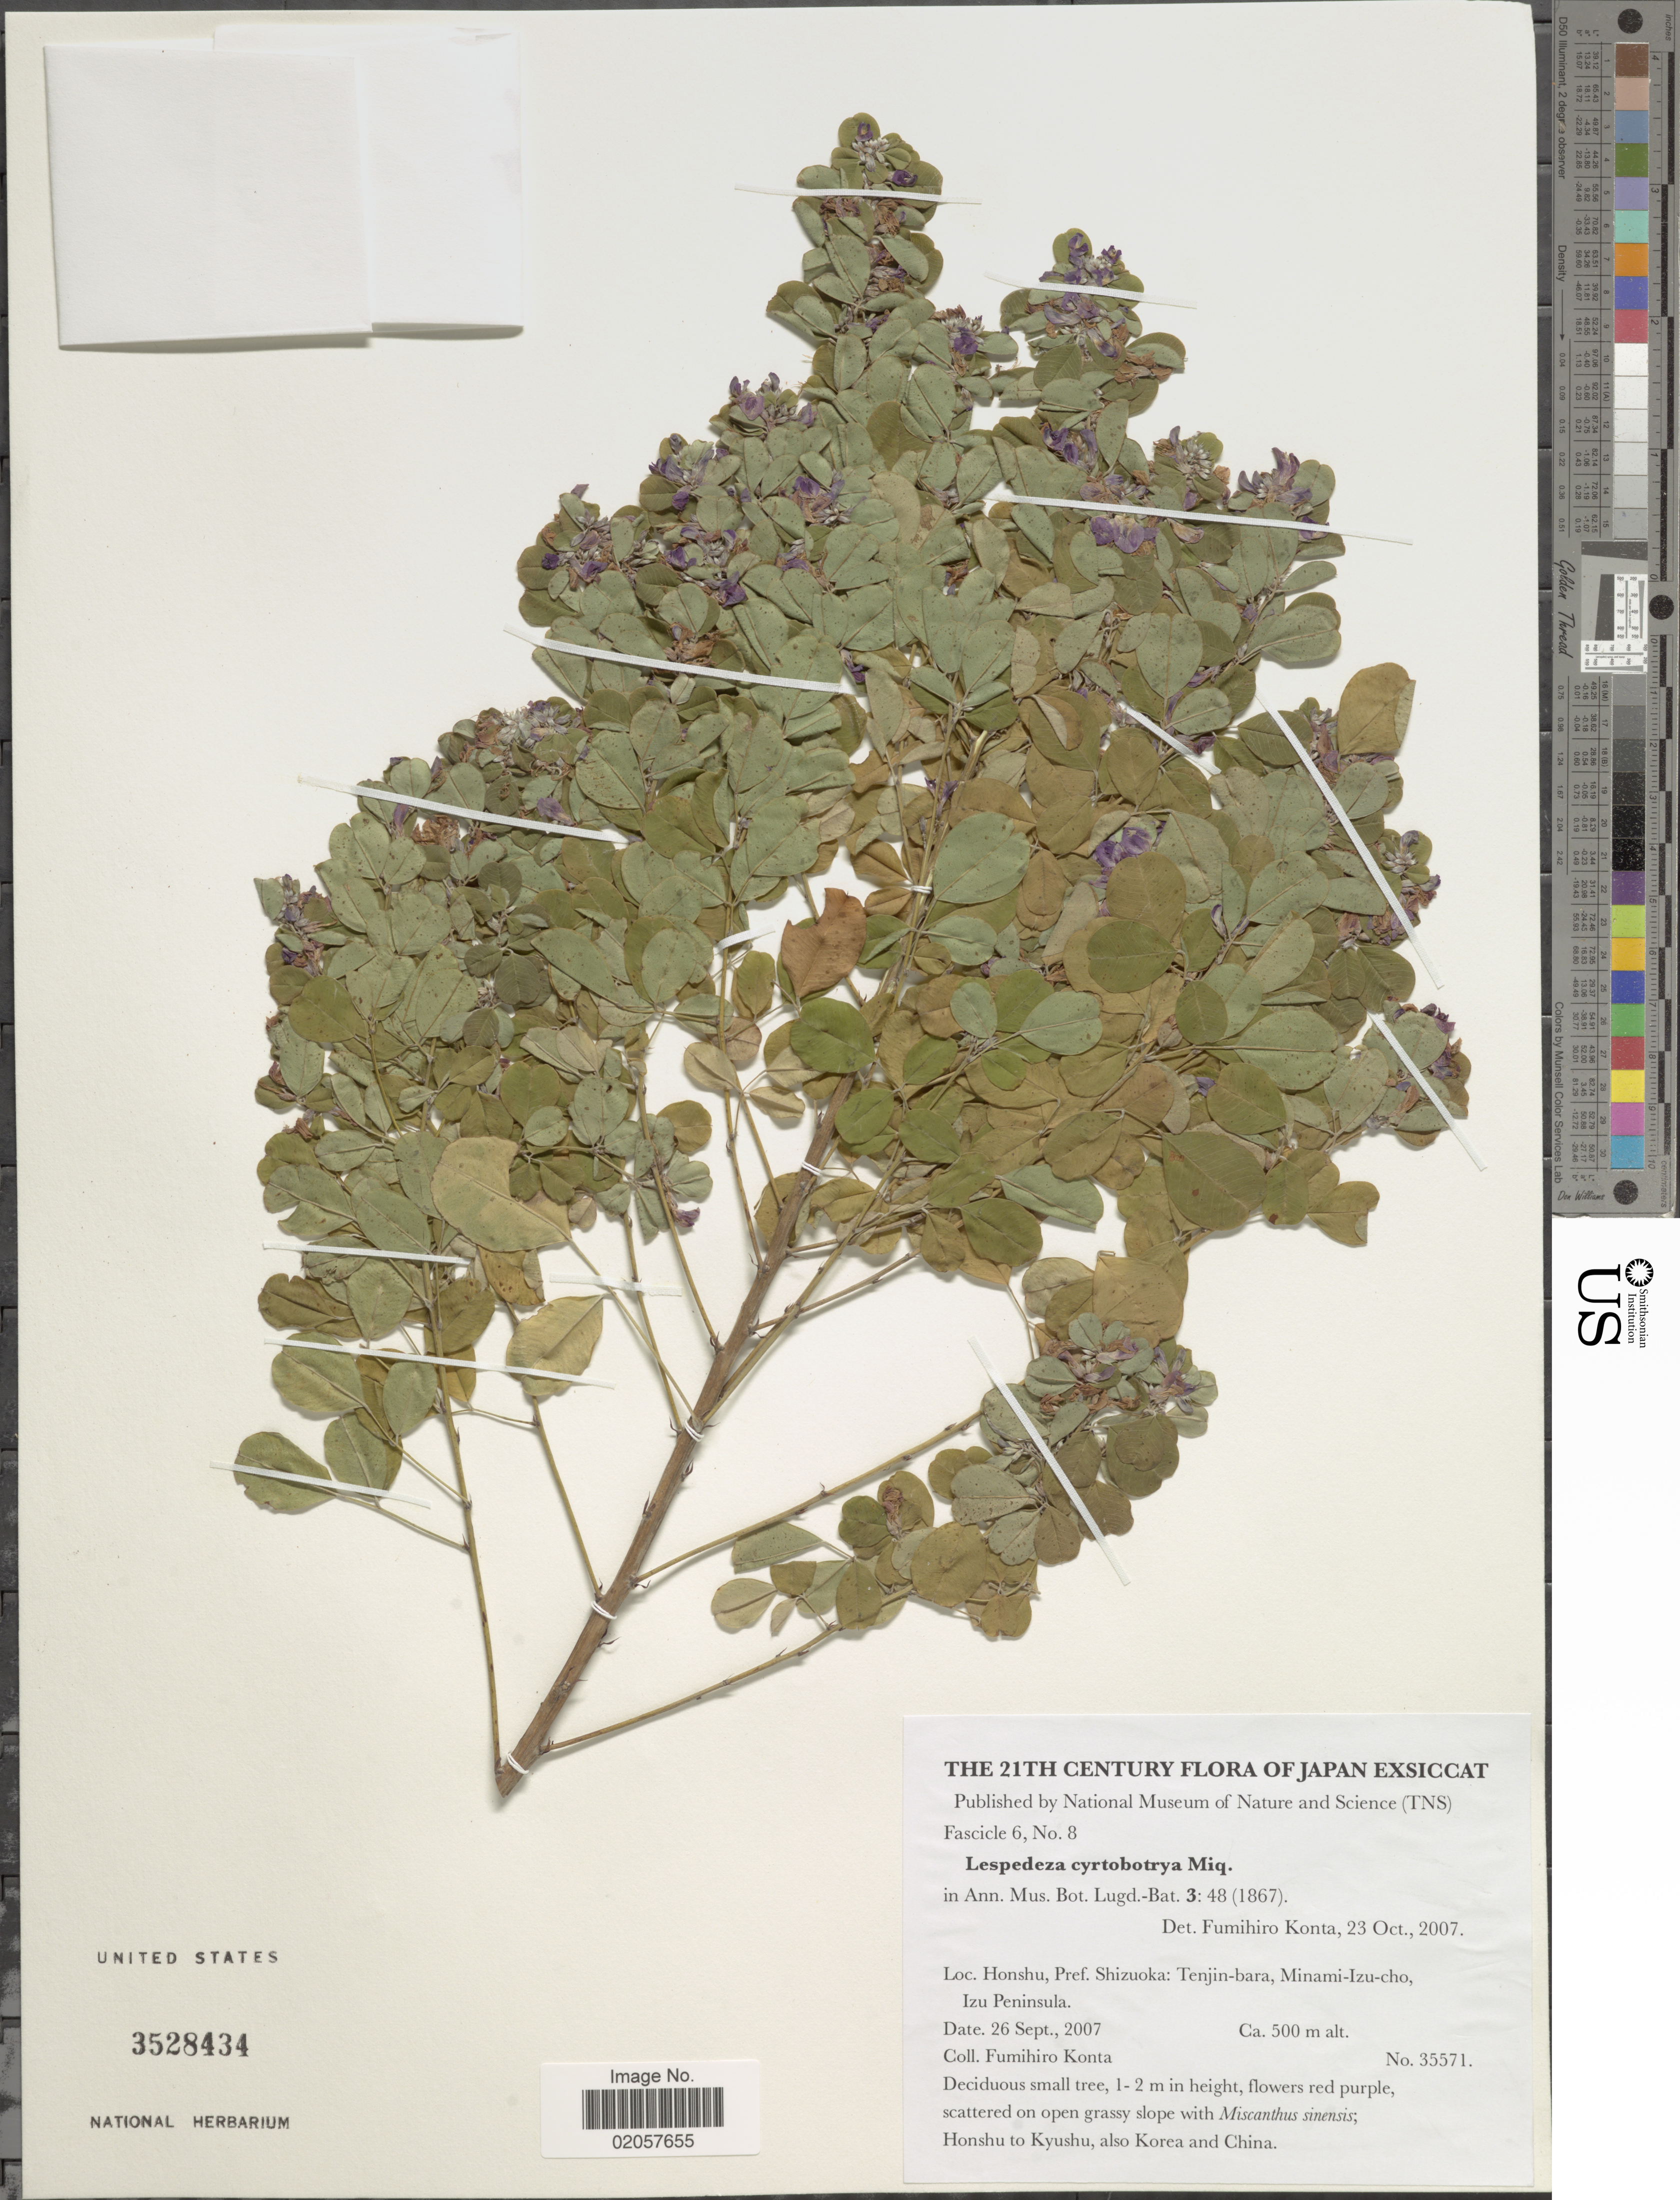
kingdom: Plantae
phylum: Tracheophyta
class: Magnoliopsida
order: Fabales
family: Fabaceae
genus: Lespedeza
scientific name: Lespedeza cyrtobotrya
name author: Miq.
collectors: F. Konta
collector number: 35571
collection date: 2007-09-26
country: Japan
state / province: Sizuoka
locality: Honshu, Pref. Shizuoka: Tenjin-bara, Minami-Izu-cho, Izu Peninsul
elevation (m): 500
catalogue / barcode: US 3528434